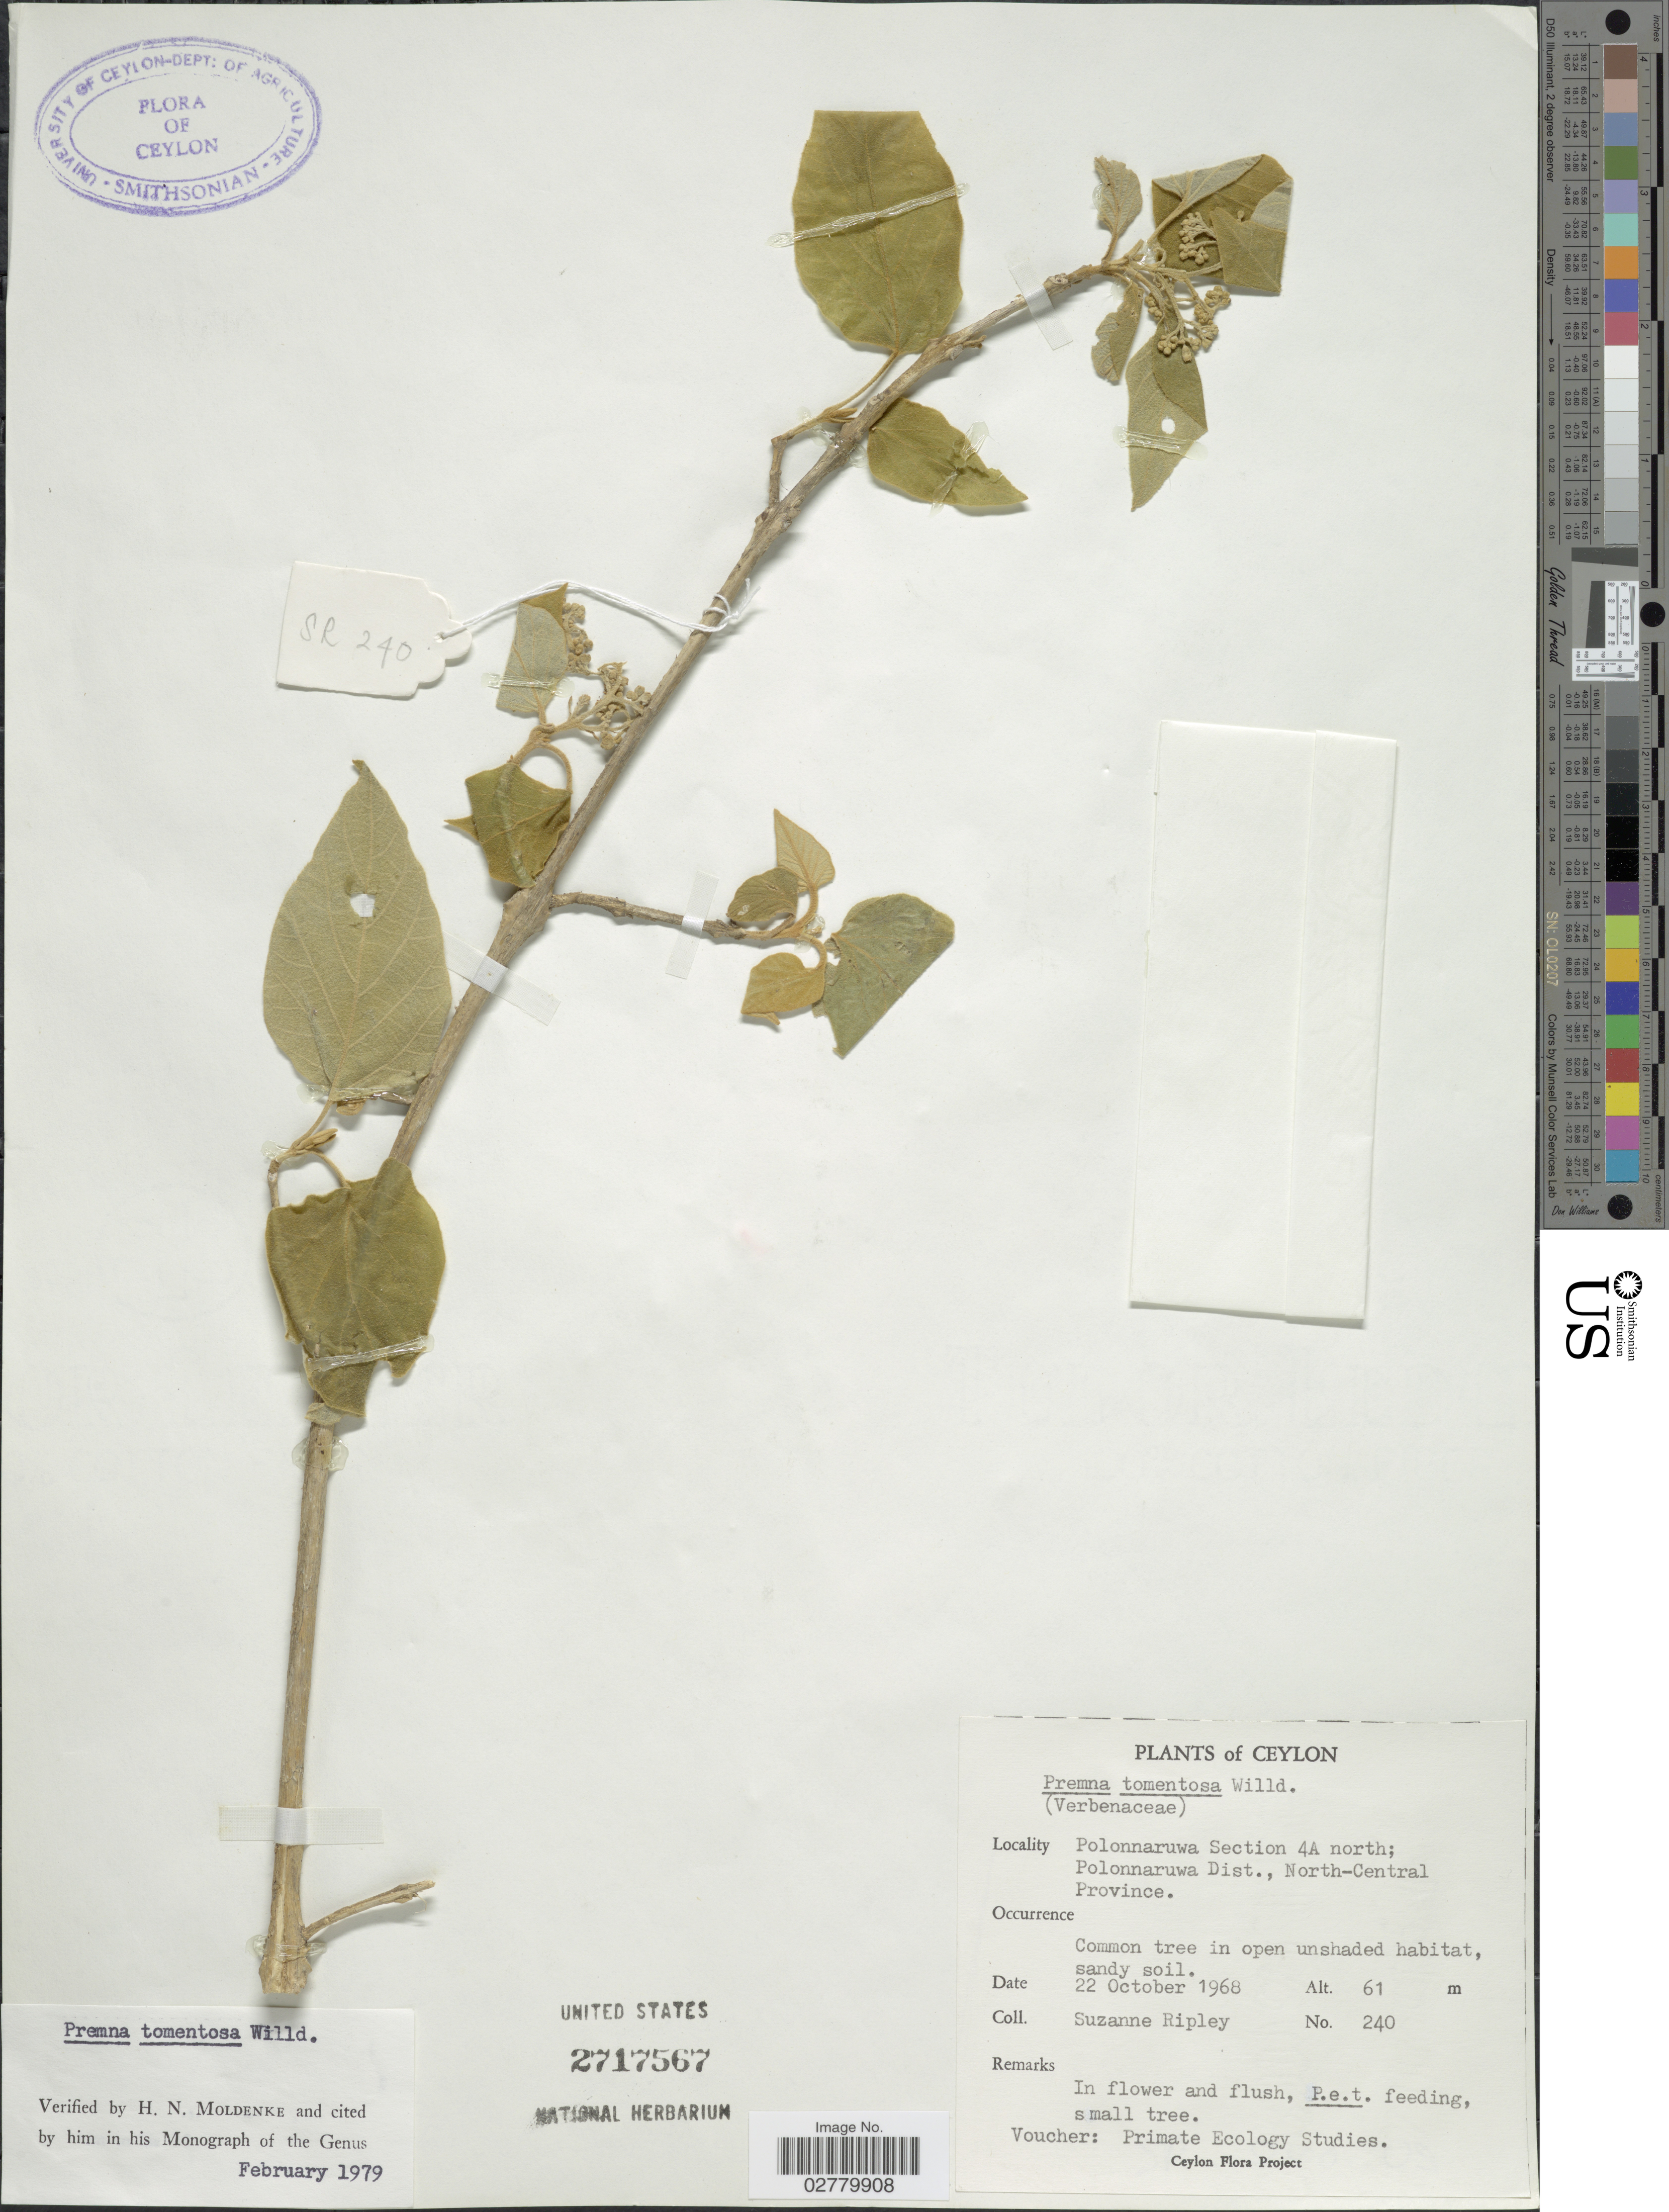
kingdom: Plantae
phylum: Tracheophyta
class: Magnoliopsida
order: Lamiales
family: Lamiaceae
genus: Premna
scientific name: Premna tomentosa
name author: Willd.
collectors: S. Ripley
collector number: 240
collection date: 1968-10-22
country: Sri Lanka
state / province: North Central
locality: Ceylon. Polonnaruwa Section 4A north; Polonnaruwa Dist.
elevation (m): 61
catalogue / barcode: US 2717567